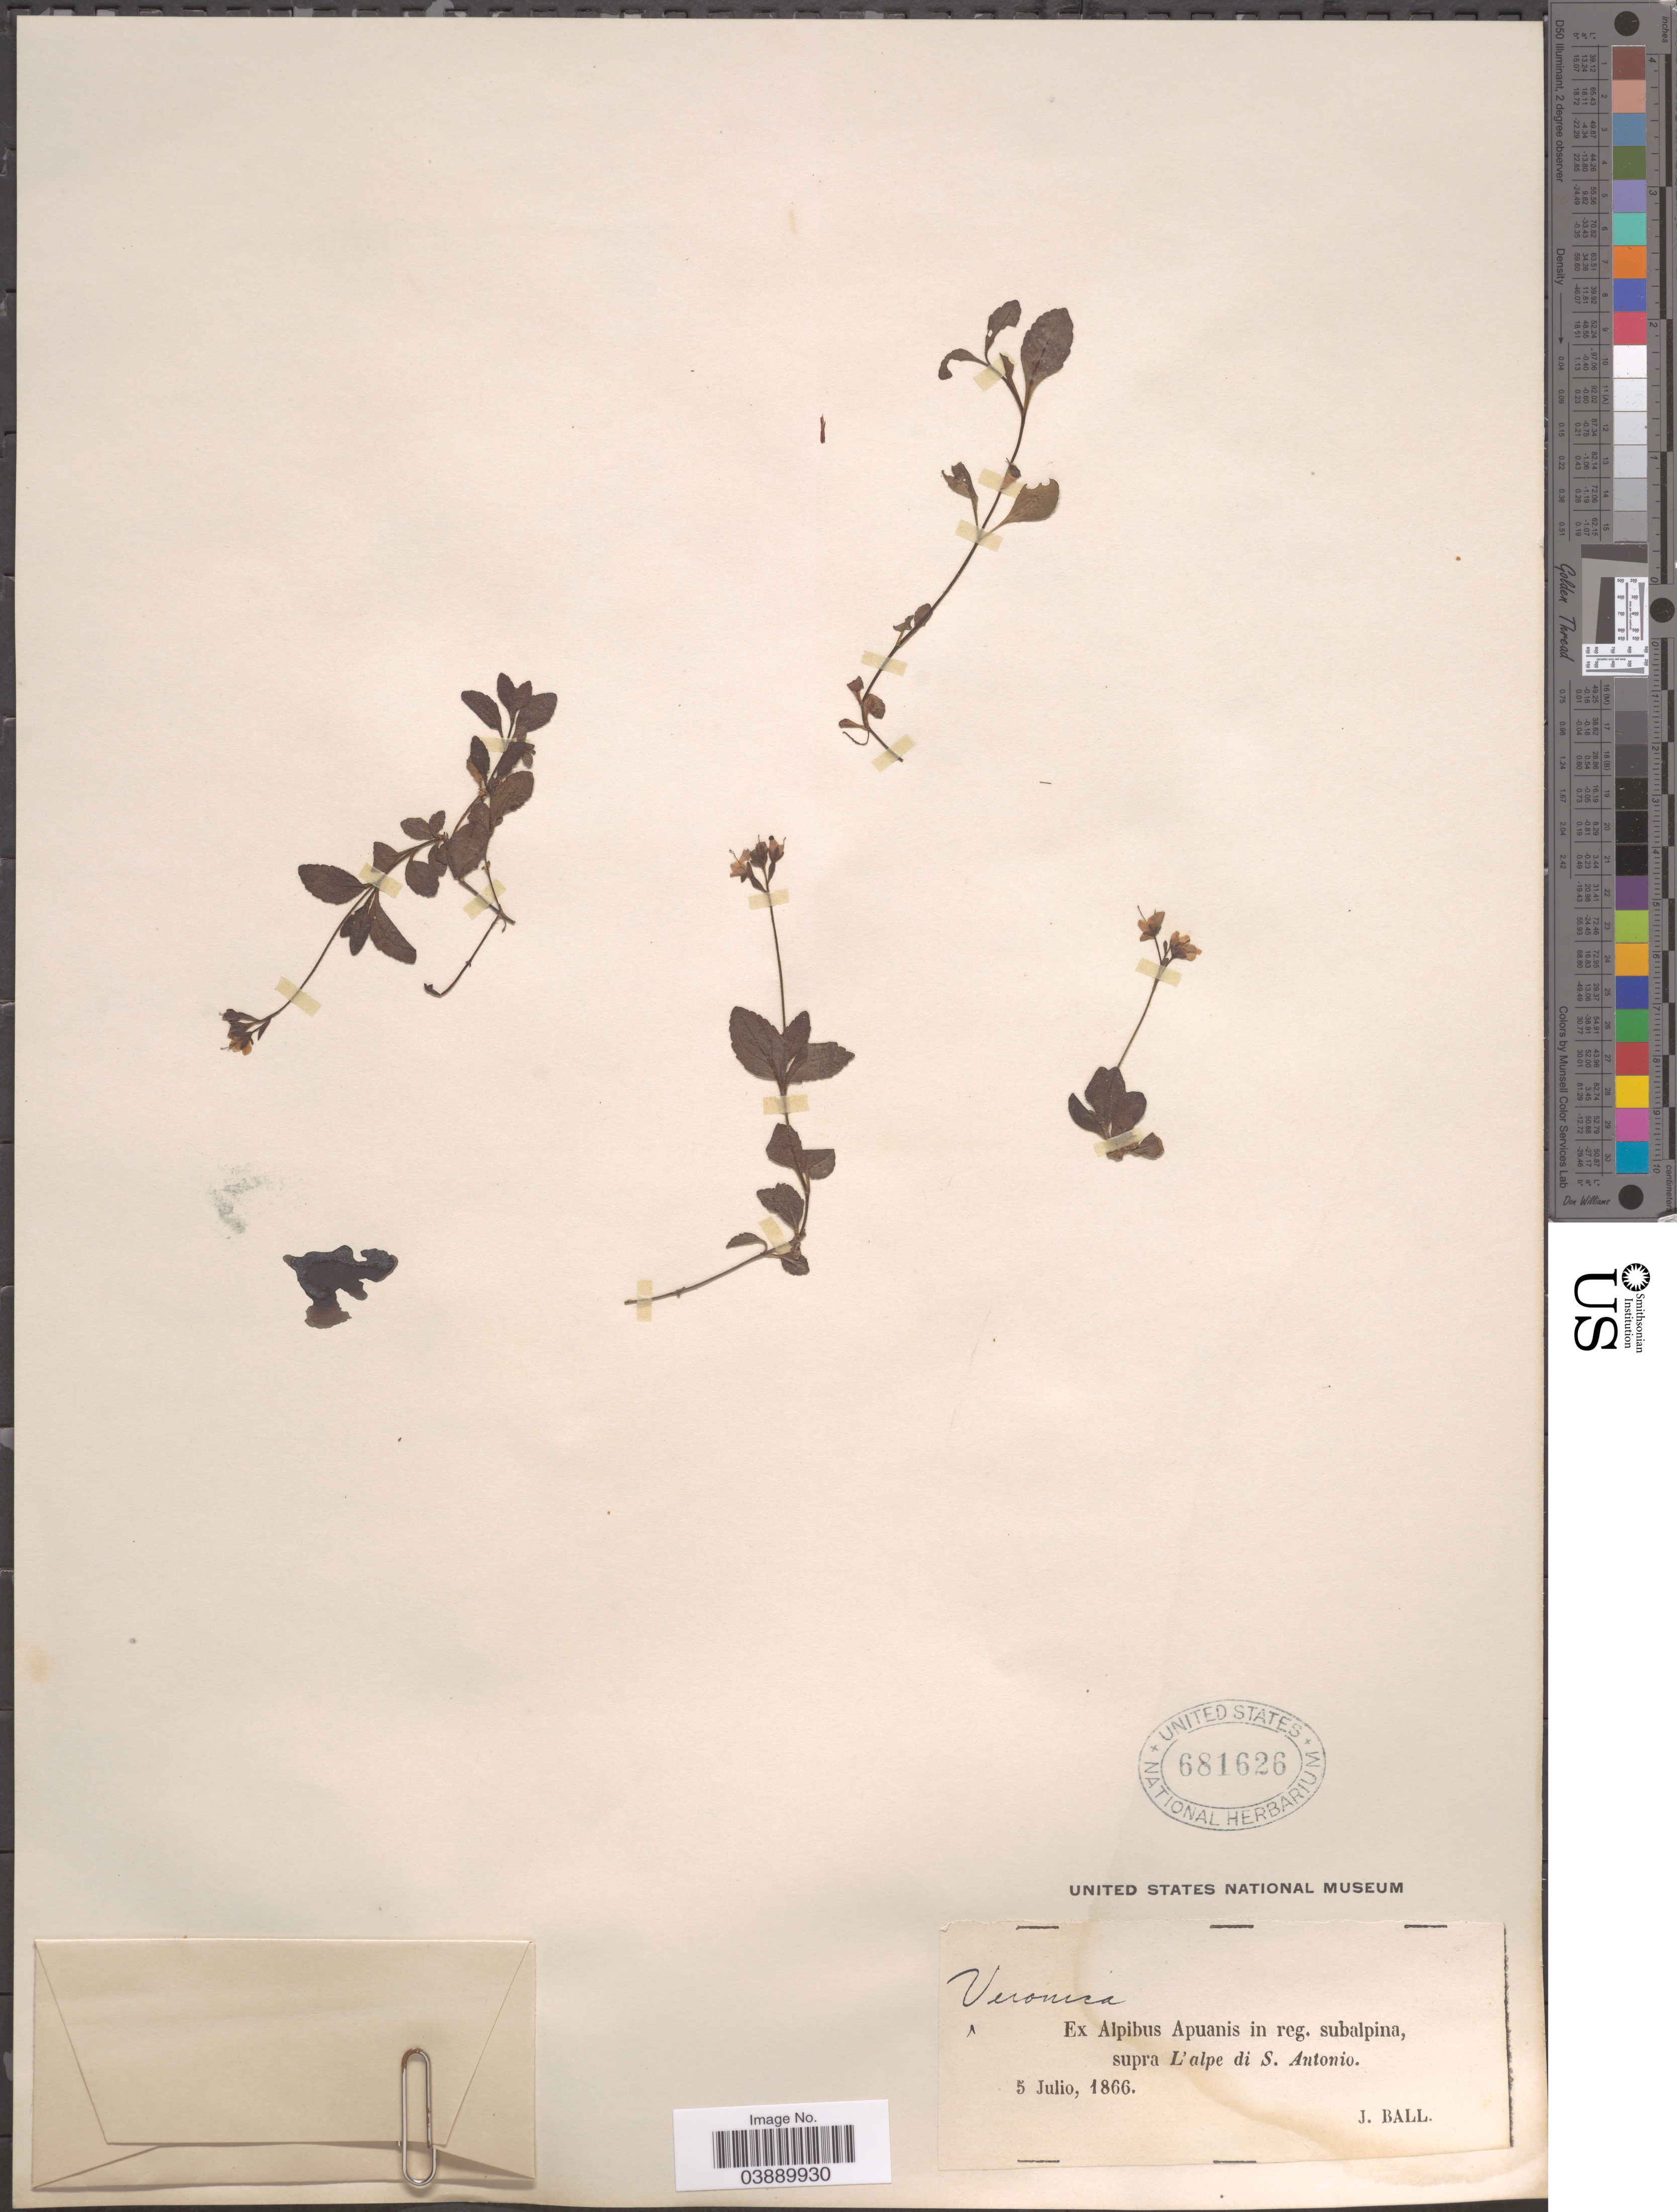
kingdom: Plantae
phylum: Tracheophyta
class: Magnoliopsida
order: Lamiales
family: Plantaginaceae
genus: Veronica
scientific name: Veronica aphylla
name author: L.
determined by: Albach, Dirk C.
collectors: J. Ball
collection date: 1866-07-05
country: Italy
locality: Ex Alpibus Apuanis in reg. subalpina, supra L'alpe di S. Antonio.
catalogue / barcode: US 681626